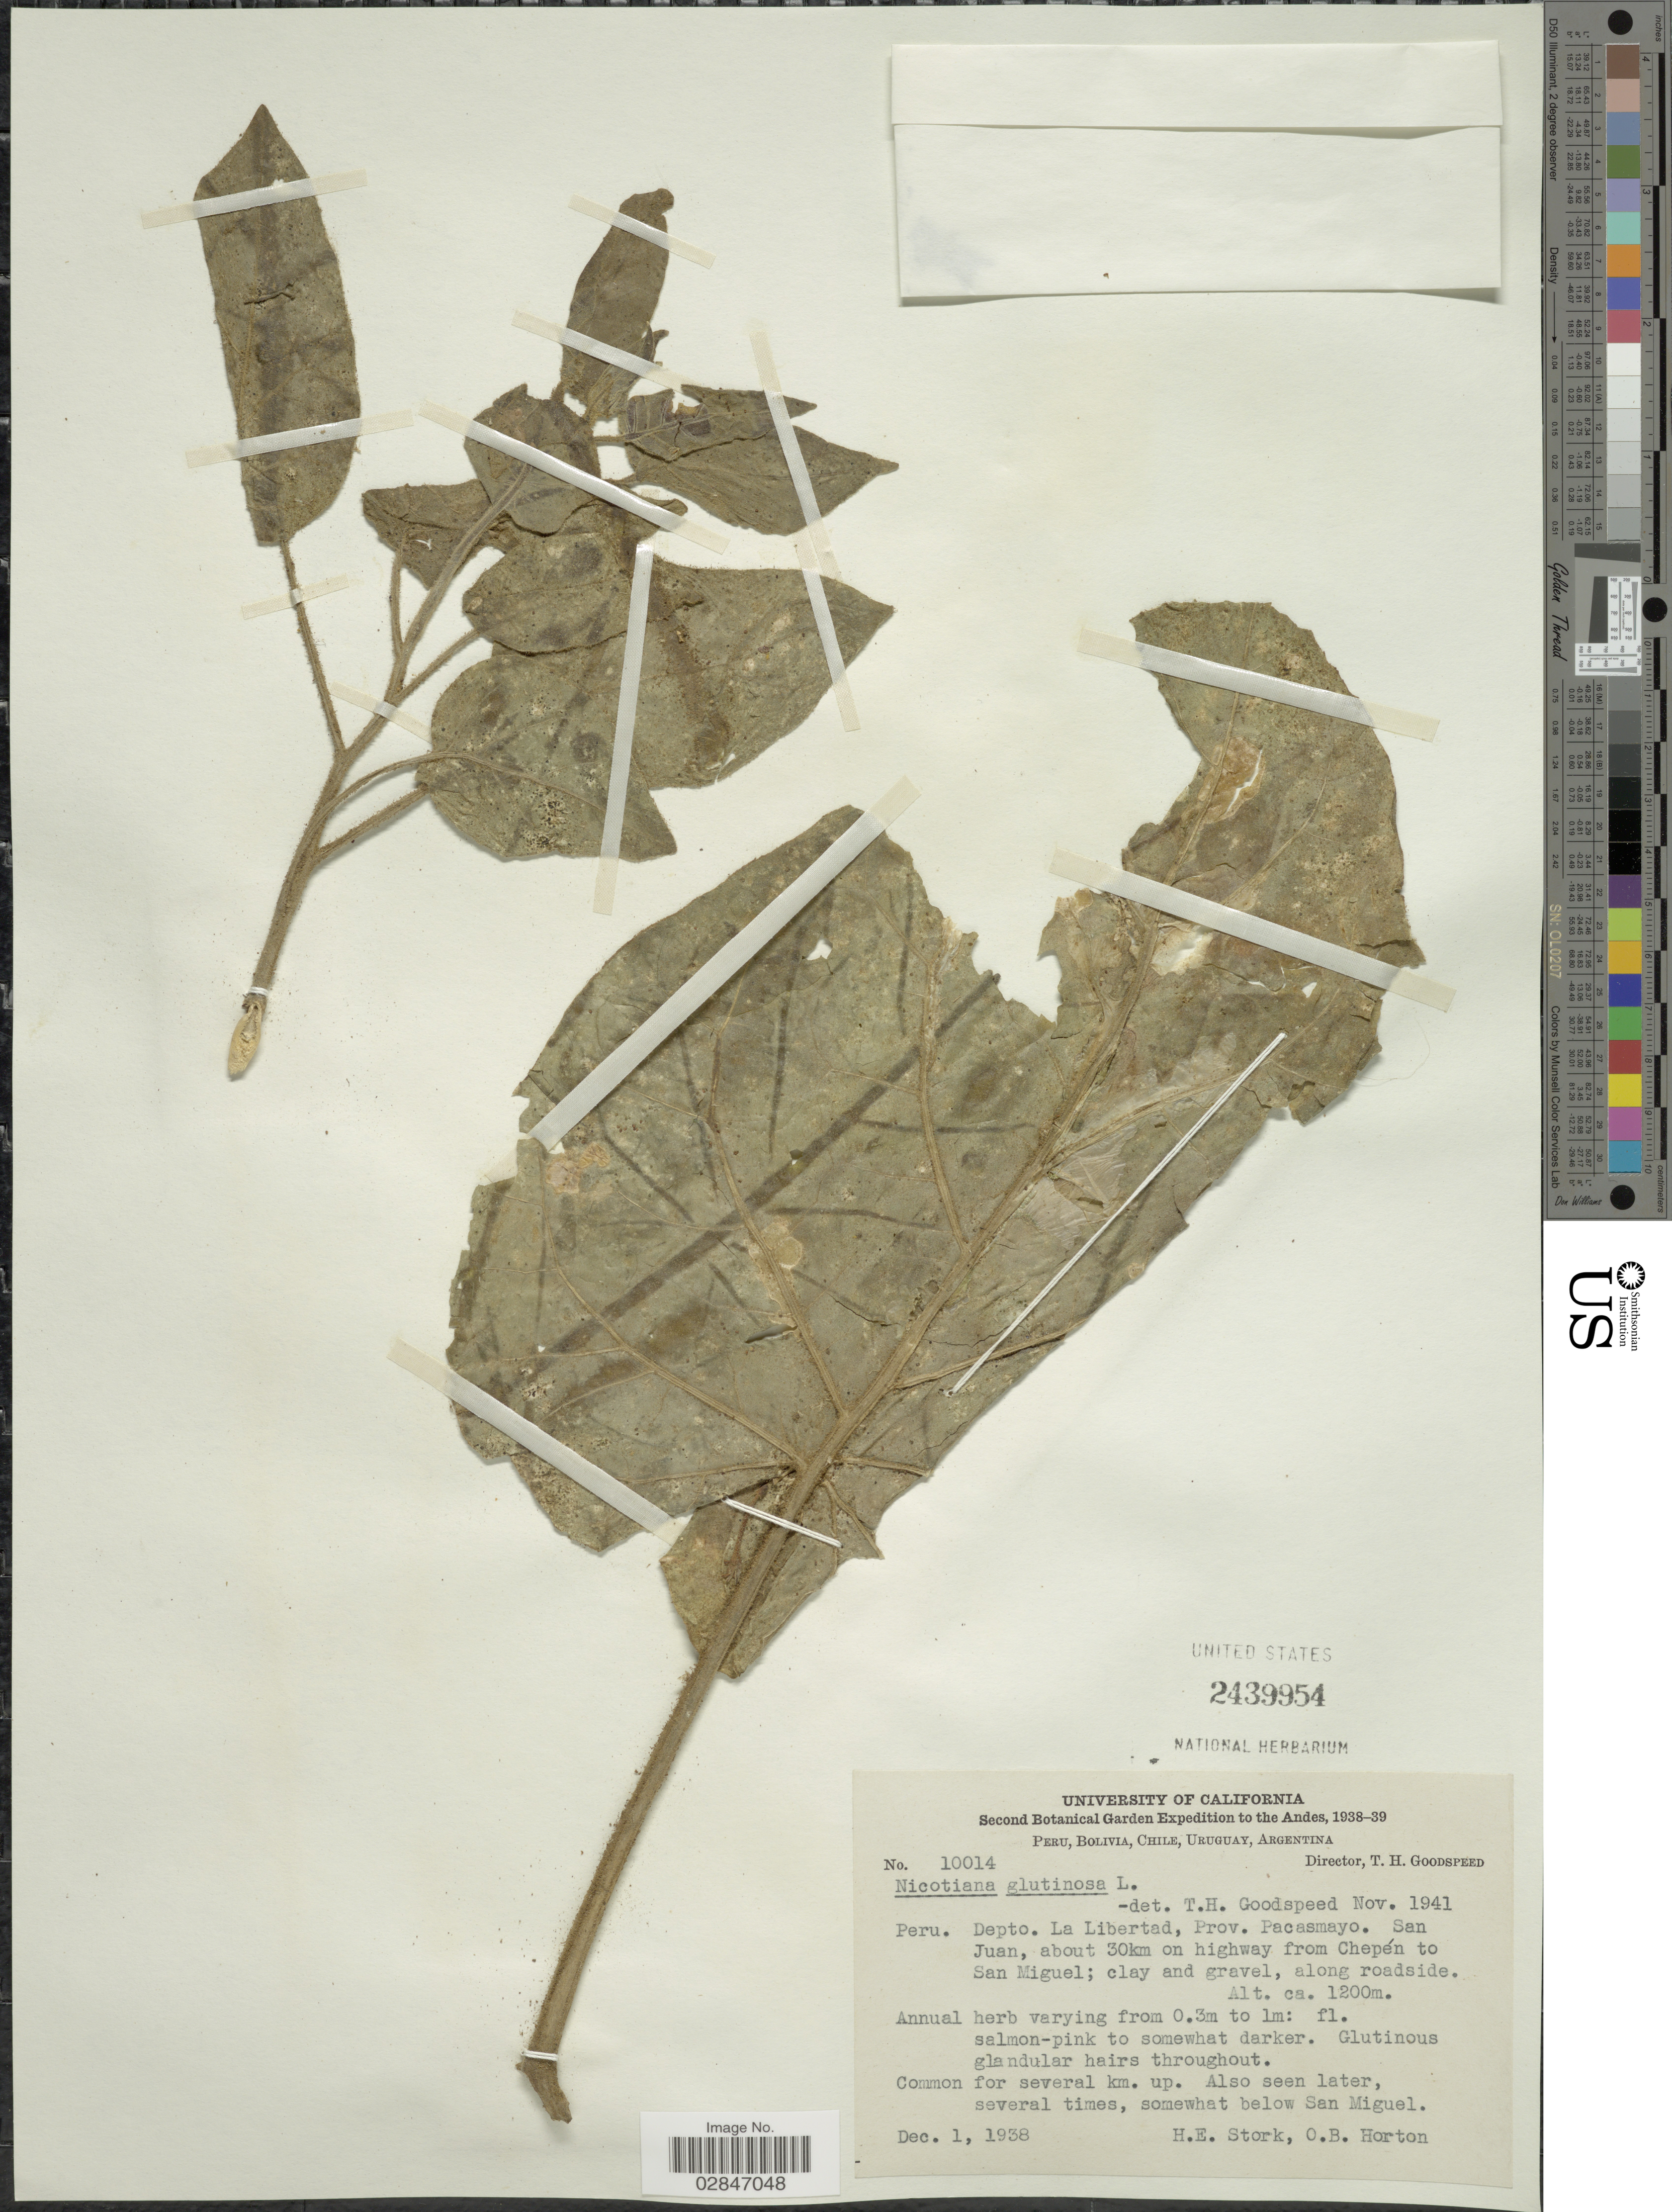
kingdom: Plantae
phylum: Tracheophyta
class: Magnoliopsida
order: Solanales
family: Solanaceae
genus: Nicotiana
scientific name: Nicotiana glutinosa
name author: L.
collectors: H. E. Stork & O. B. Horton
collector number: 10014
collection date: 1938-12-01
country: Peru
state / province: La Libertad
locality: The Andes, Depto. La Libertad, Prov. Pacasmayo, San Juan, about 30km on highway from Chepén to San Miguel, somewhat below San Miguel.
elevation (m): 1200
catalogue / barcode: US 2439954